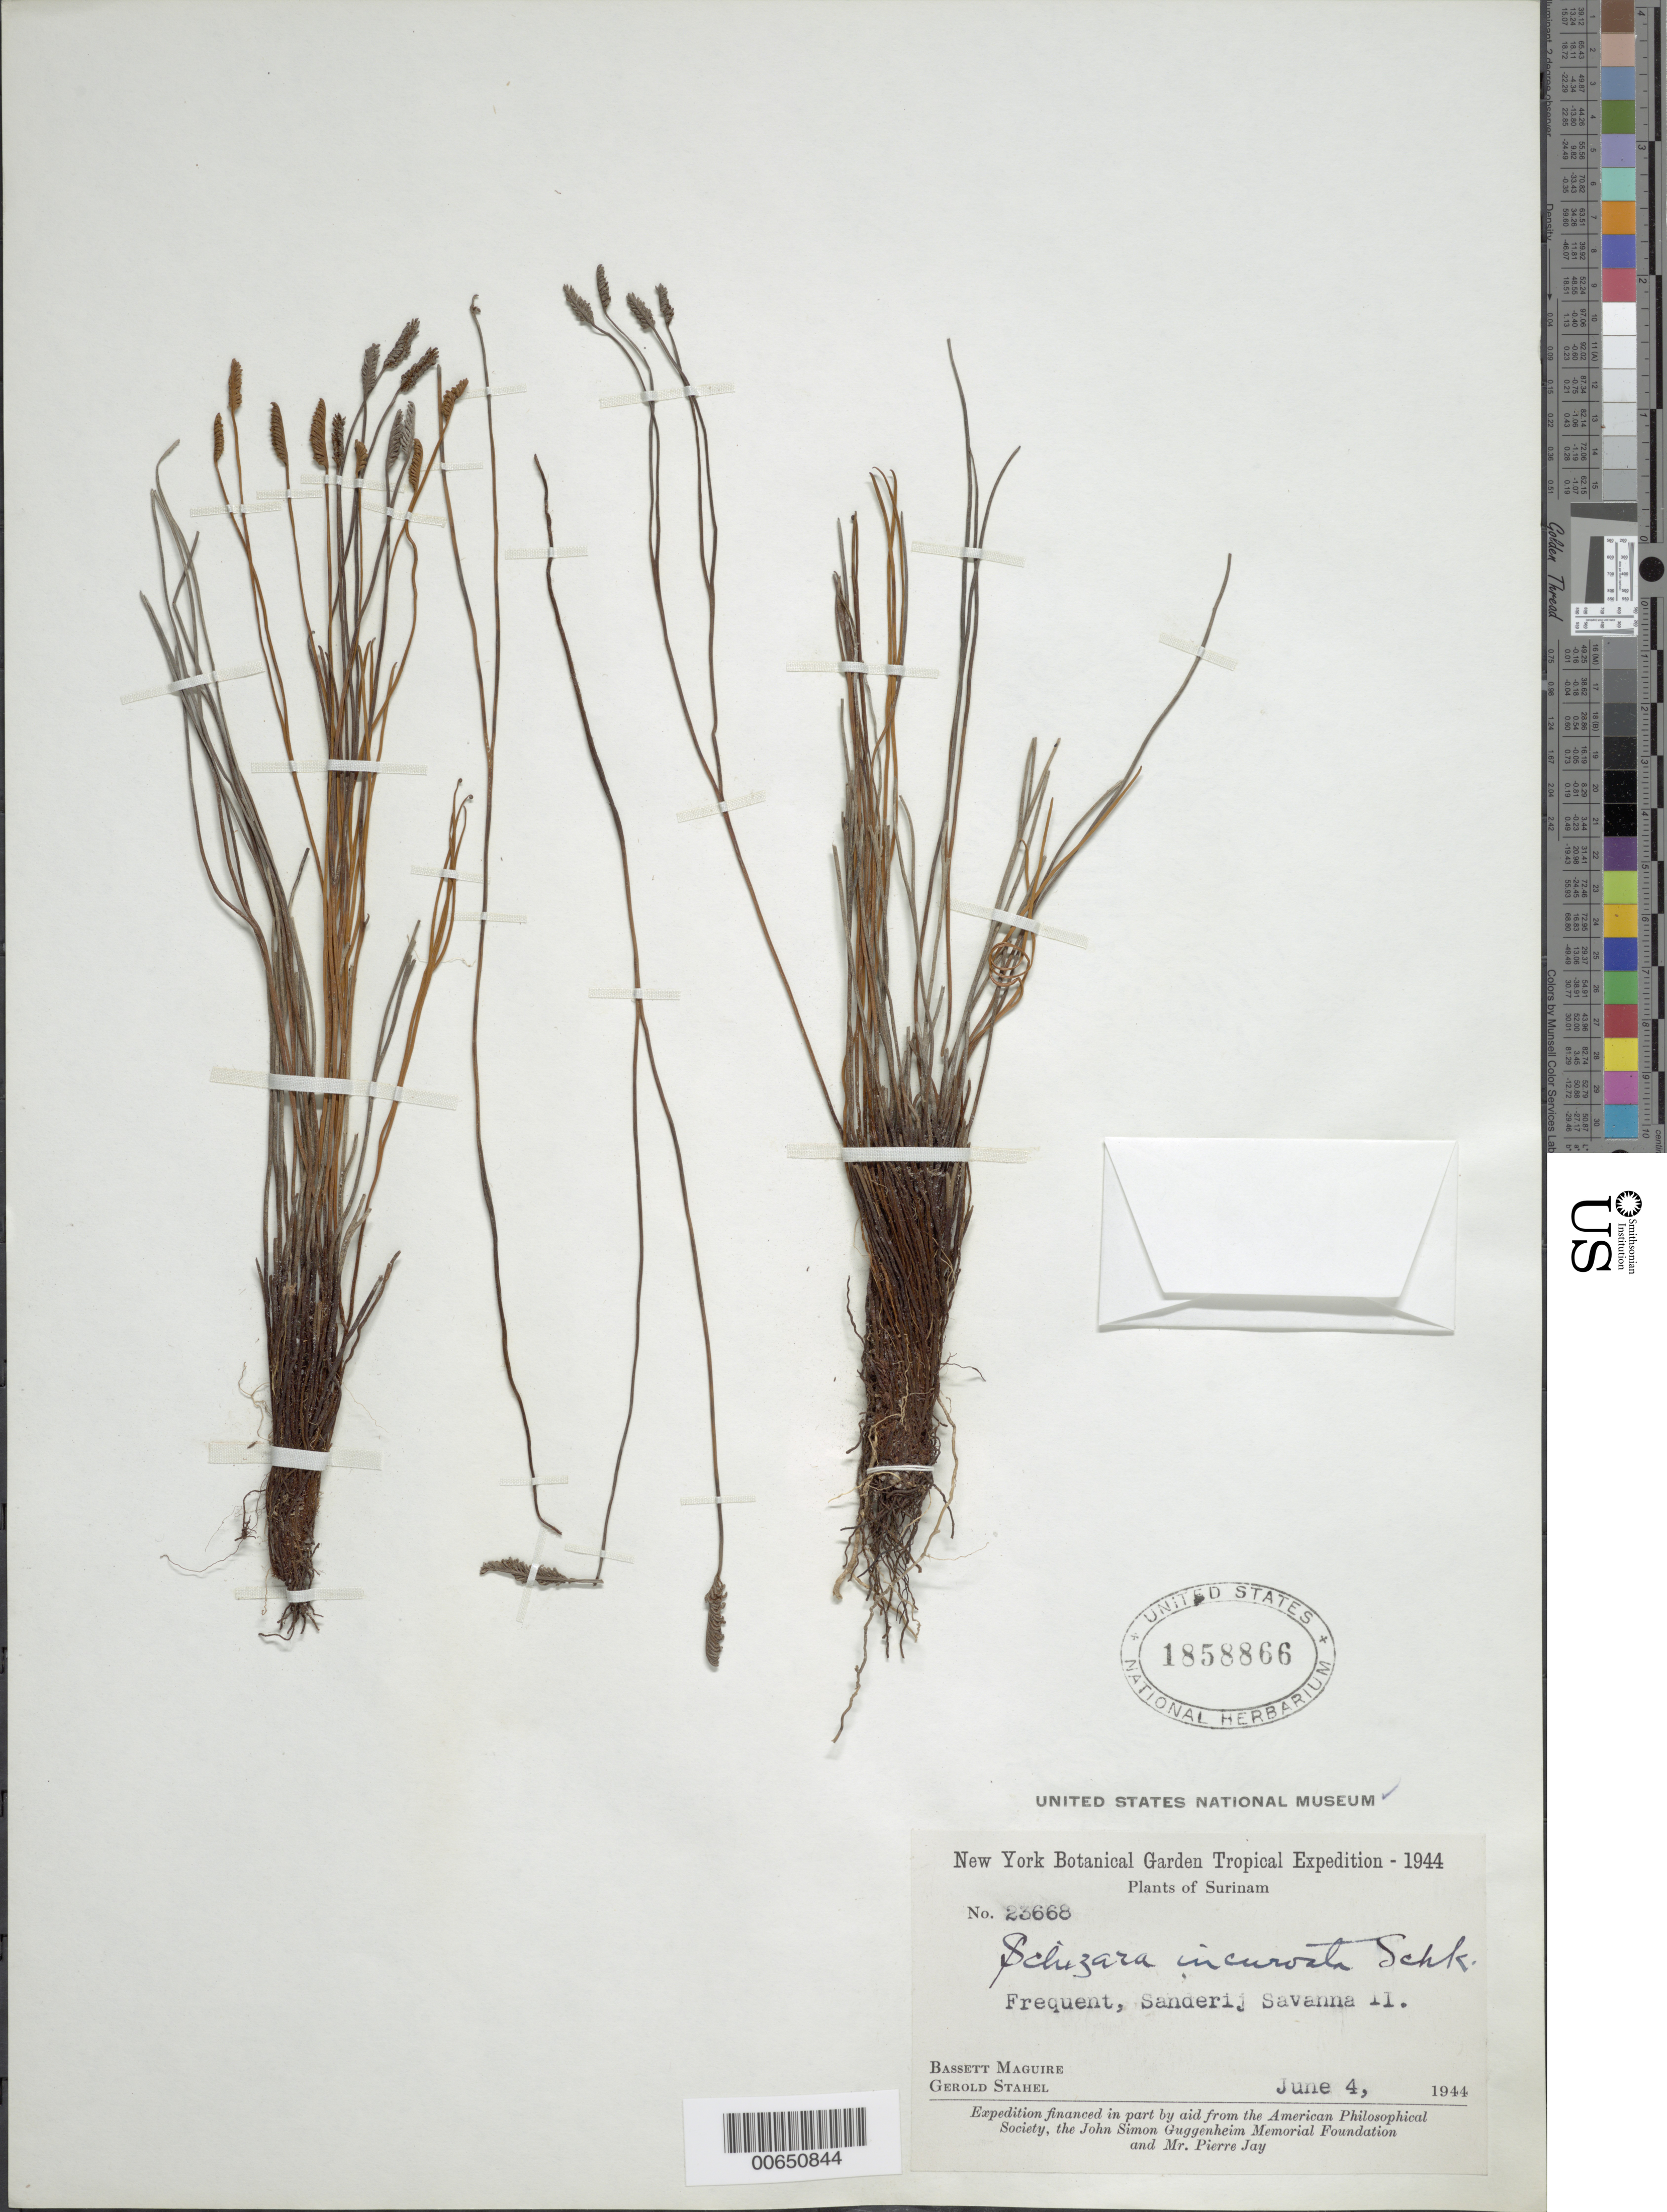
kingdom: Plantae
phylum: Tracheophyta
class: Polypodiopsida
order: Schizaeales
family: Schizaeaceae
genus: Schizaea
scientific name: Schizaea incurvata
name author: Schkuhr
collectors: B. Maguire & G. Stahel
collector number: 23668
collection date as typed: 4-Jun-44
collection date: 1944-06-04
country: Suriname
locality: Zanderij Savanna II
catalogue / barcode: US 1858866